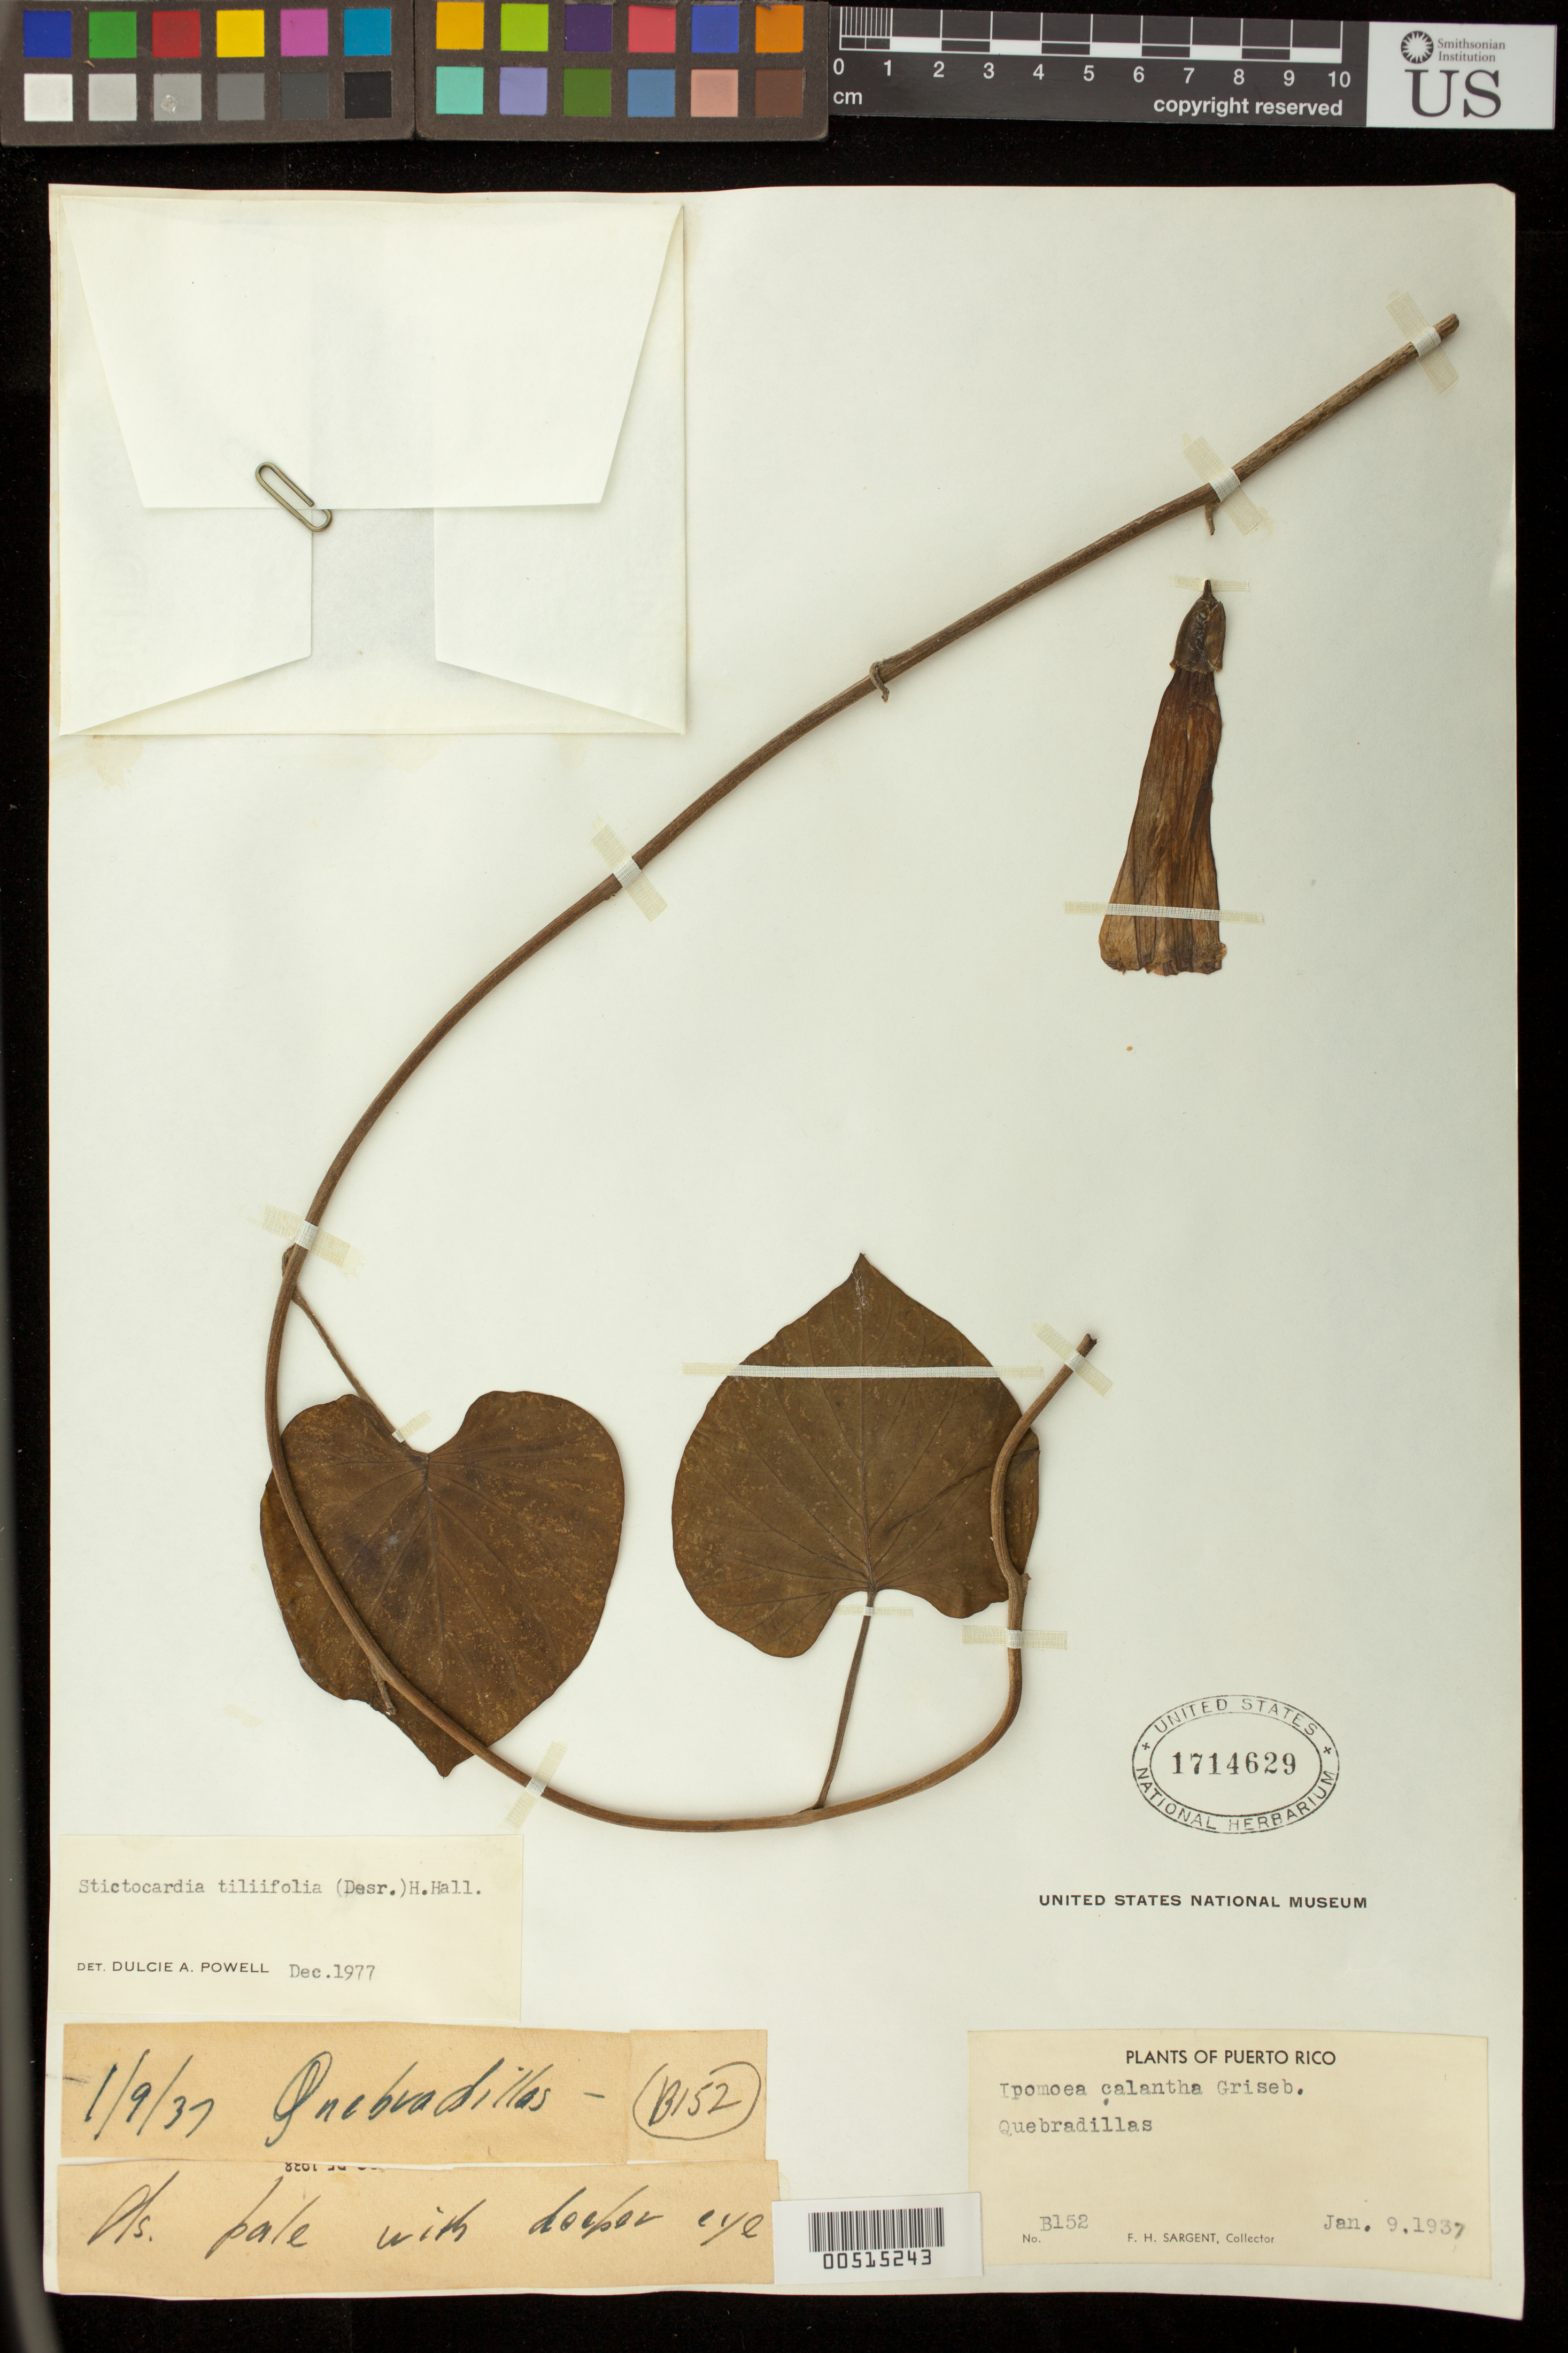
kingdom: Plantae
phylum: Tracheophyta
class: Magnoliopsida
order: Solanales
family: Convolvulaceae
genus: Stictocardia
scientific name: Stictocardia tiliifolia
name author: (Desr.) Hallier f.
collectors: F. H. Sargent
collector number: B152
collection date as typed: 09 Jan 1937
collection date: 1937-01-09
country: Puerto Rico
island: Greater Antilles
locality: Quebradillas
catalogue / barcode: US 1714629